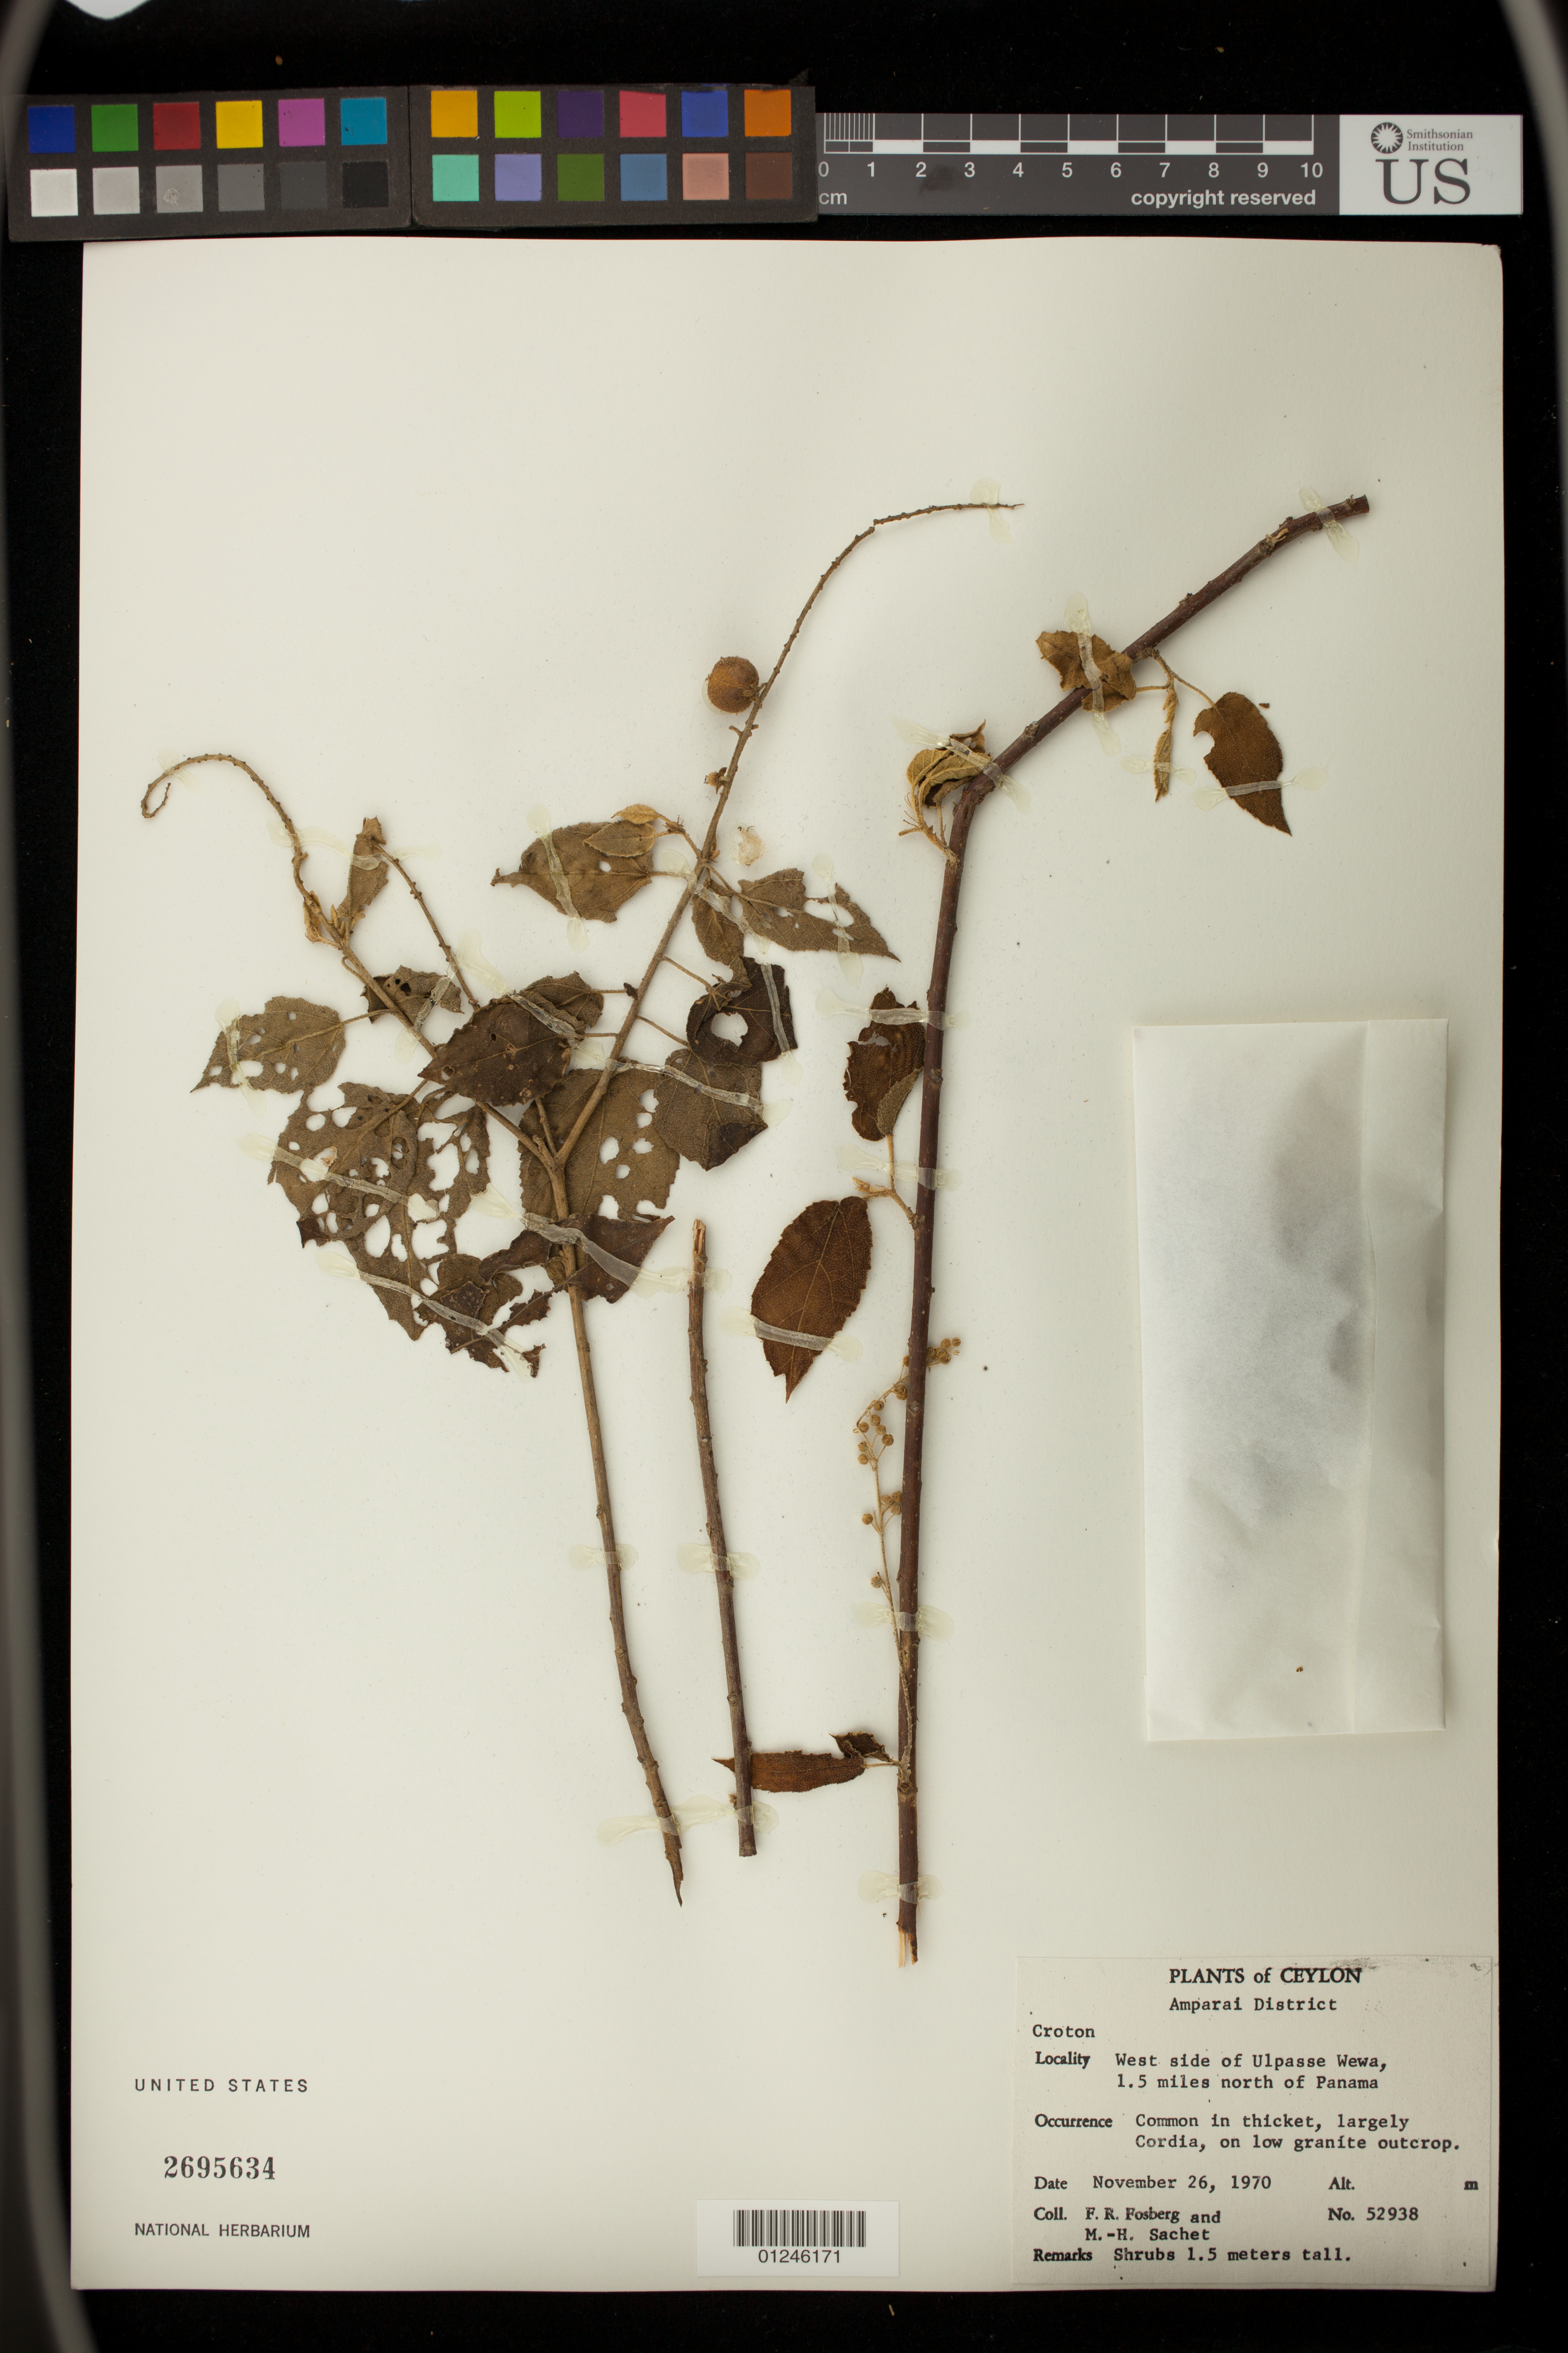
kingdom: Plantae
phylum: Tracheophyta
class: Magnoliopsida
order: Malpighiales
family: Euphorbiaceae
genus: Croton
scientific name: Croton sp.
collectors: F. R. Fosberg & M.-H. Sachet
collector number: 52938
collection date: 1970-11-26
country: Sri Lanka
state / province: Eastern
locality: Amparai District, West side of Ulpasse Wewa, 1.5 miles north of Panama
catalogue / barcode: US 2695634